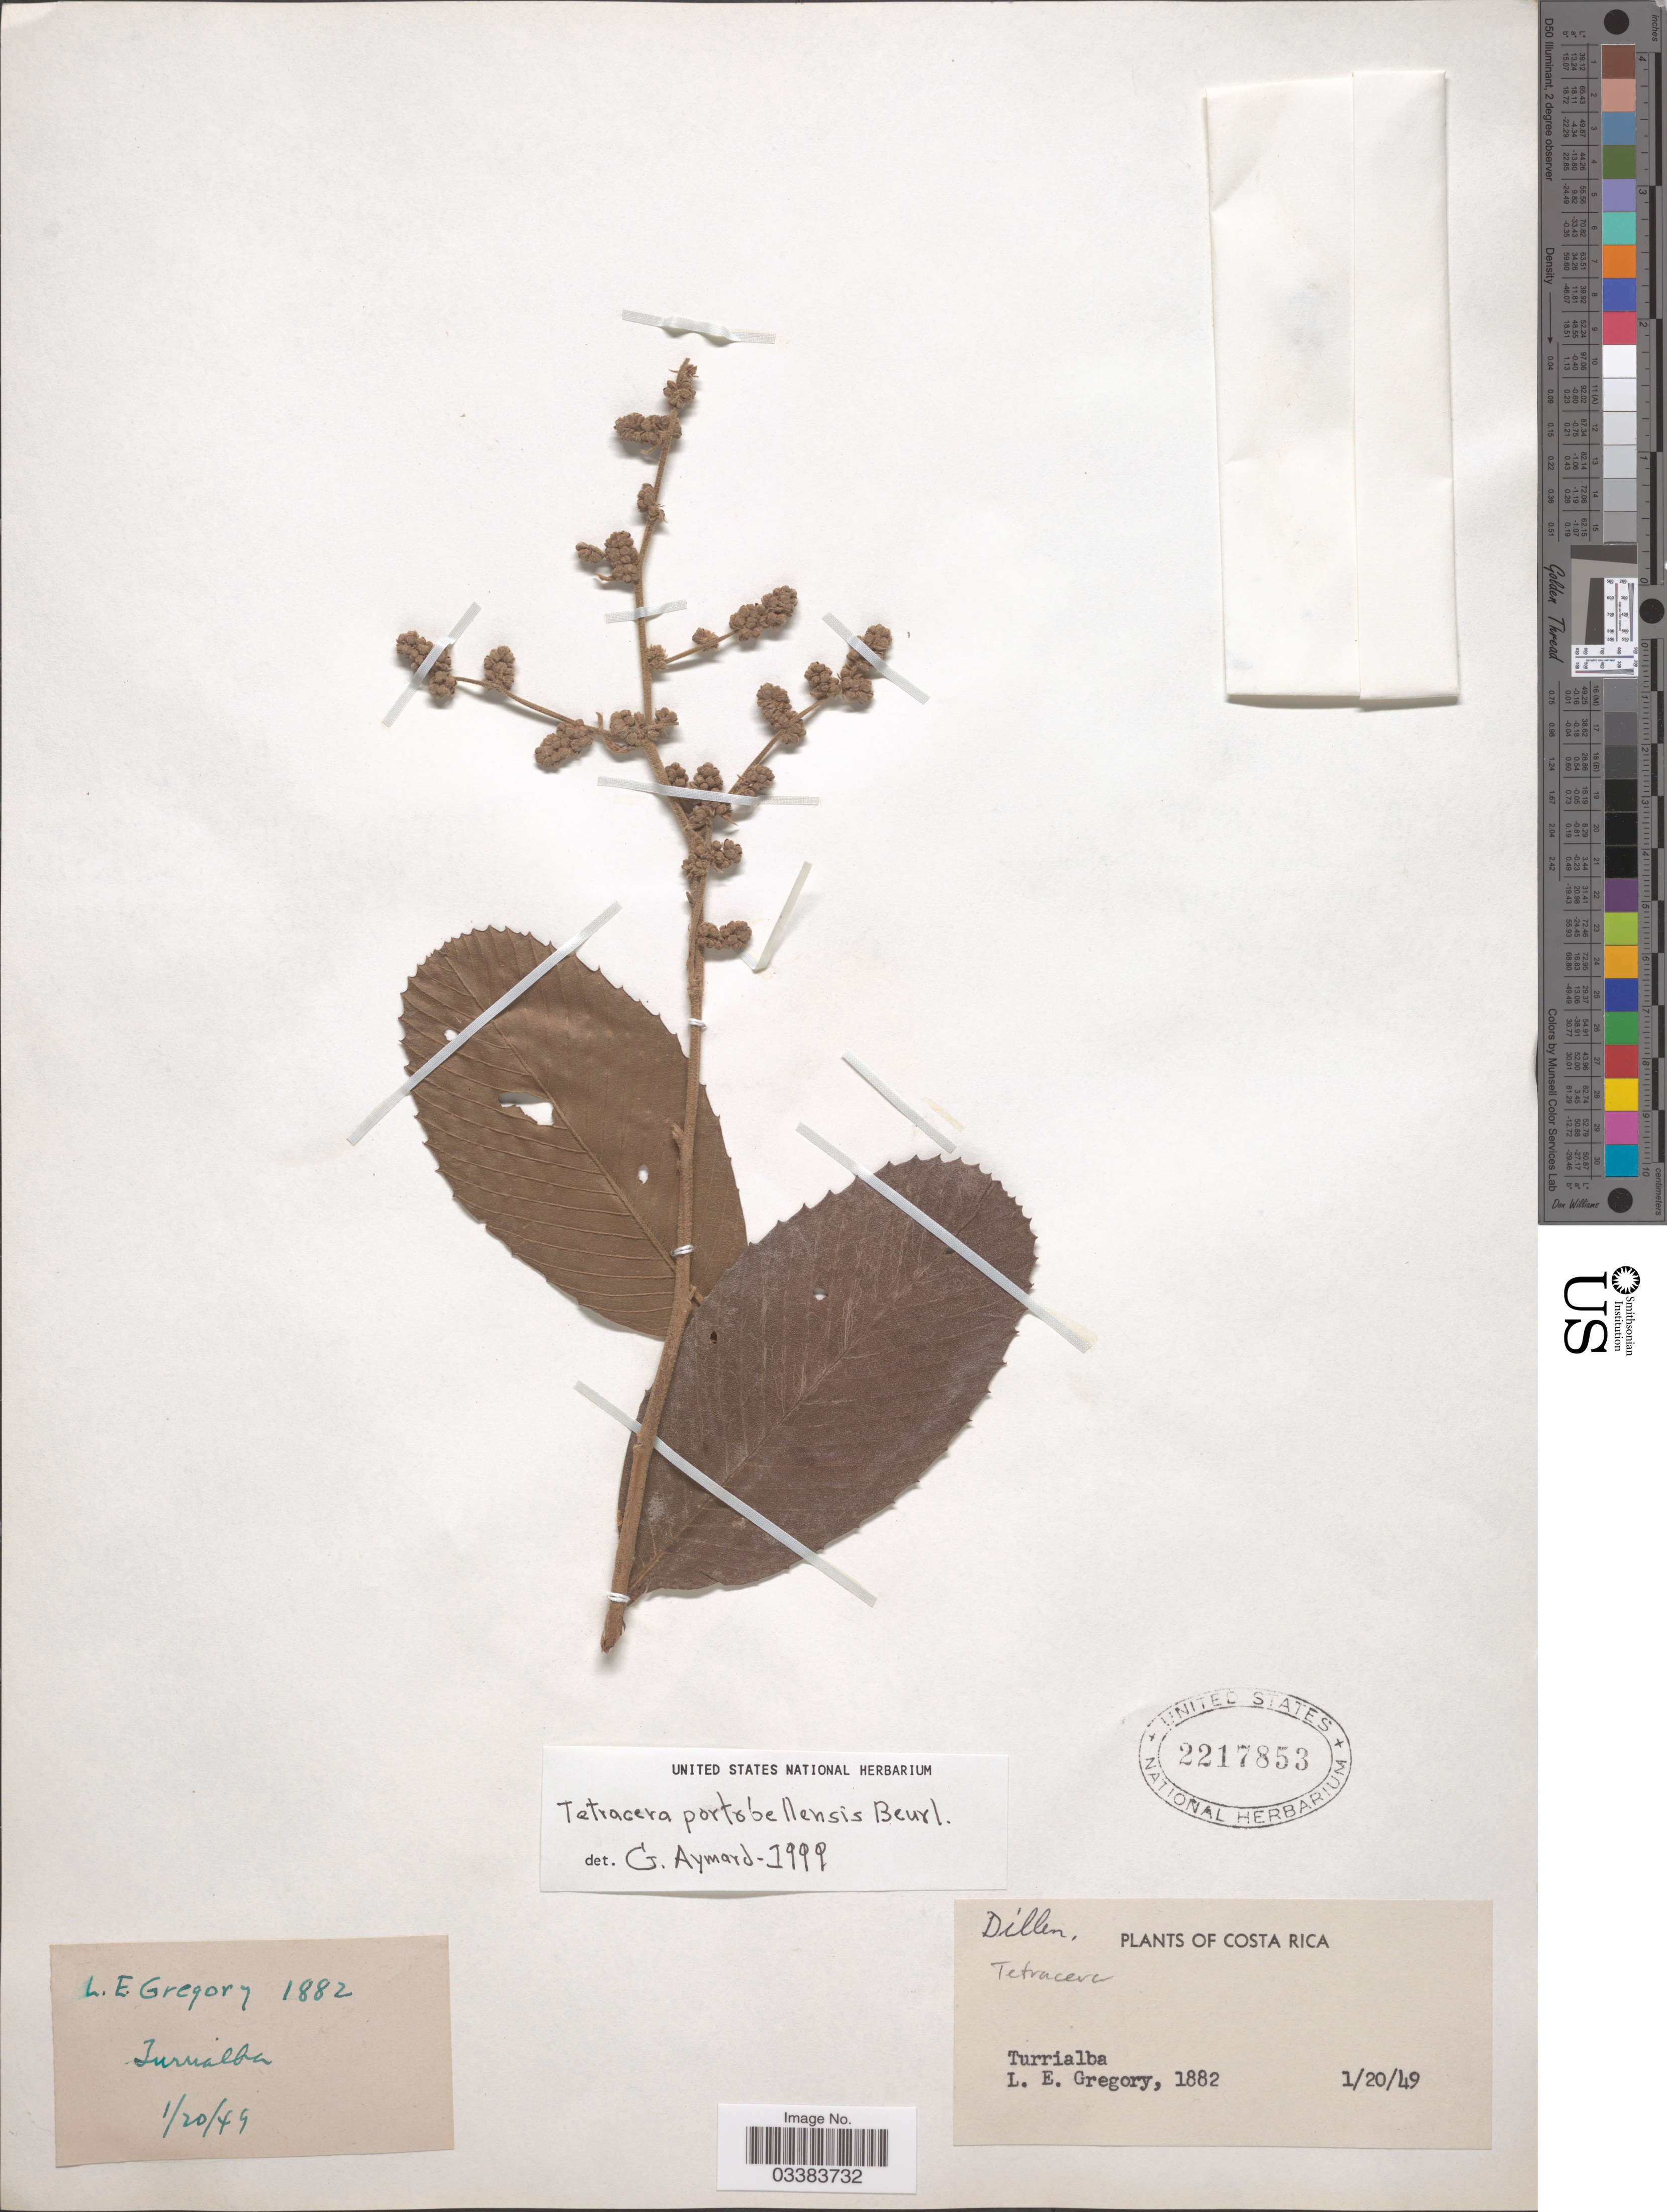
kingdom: Plantae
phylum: Tracheophyta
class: Magnoliopsida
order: Dilleniales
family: Dilleniaceae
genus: Tetracera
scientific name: Tetracera portobellensis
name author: Beurl.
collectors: L. E. Gregory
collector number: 1882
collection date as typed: Transcribed d/m/y: 20/1/49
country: Costa Rica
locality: Turrialba.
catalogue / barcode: US 2217853